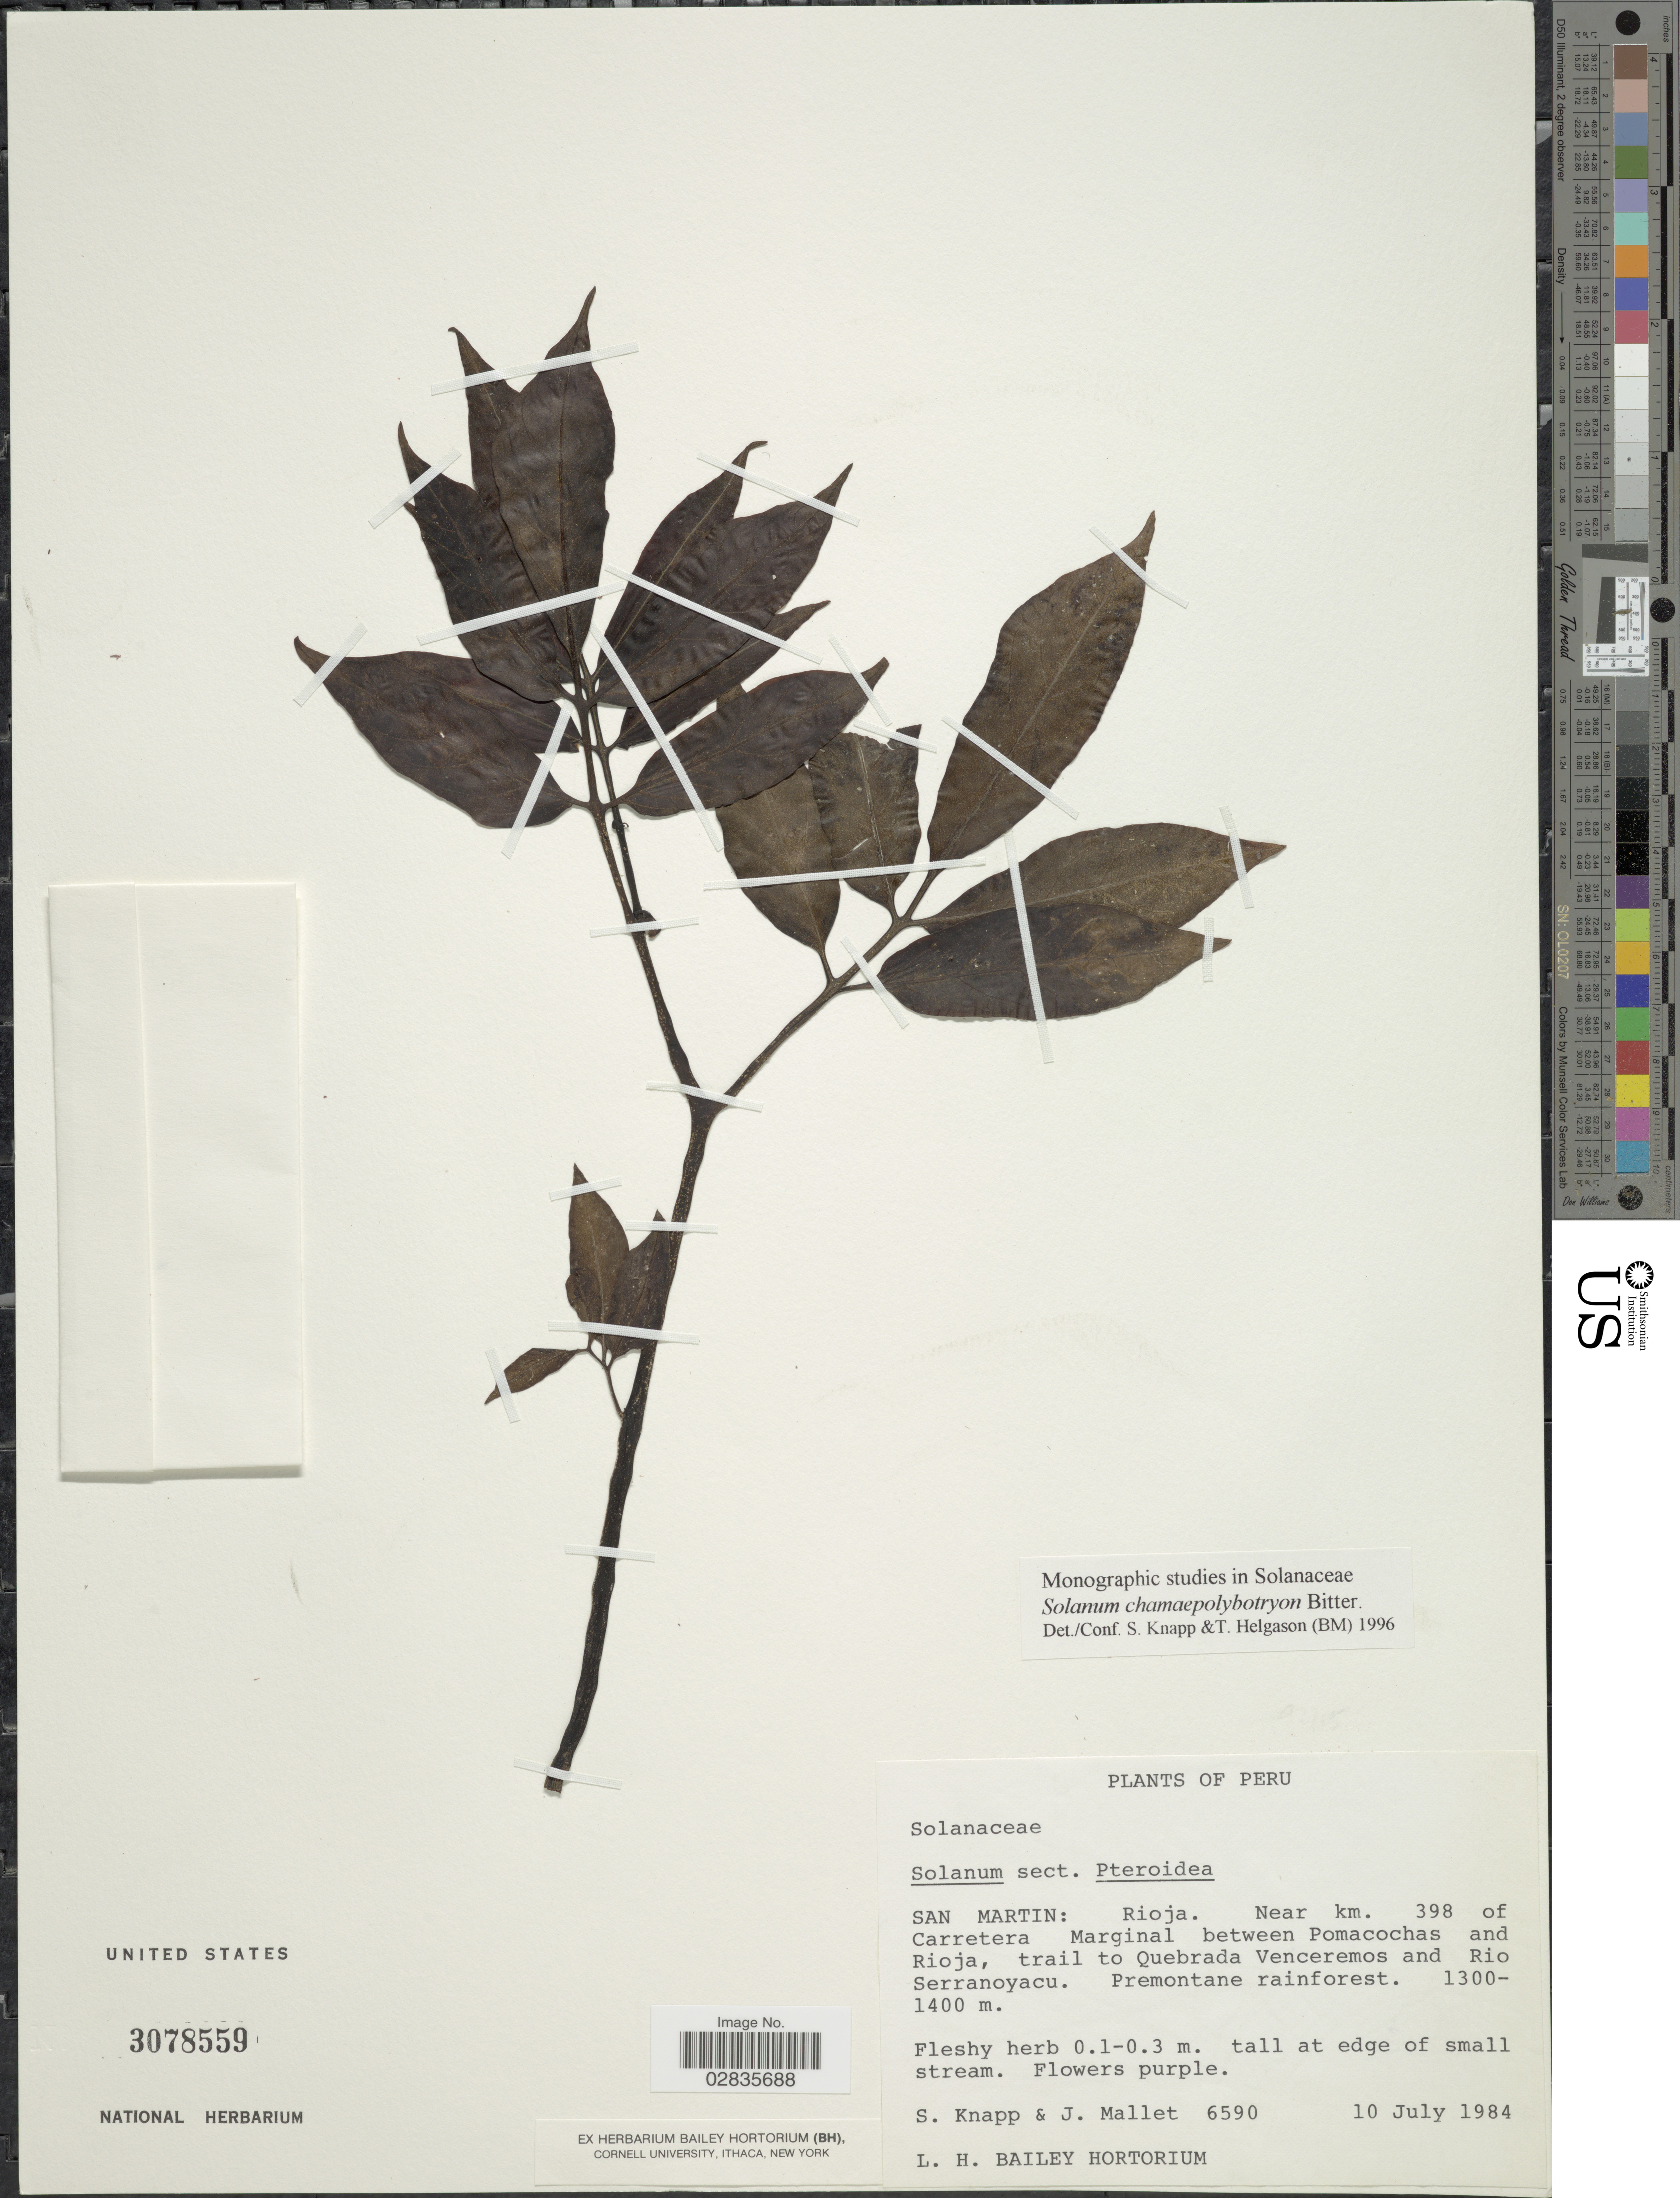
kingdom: Plantae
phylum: Tracheophyta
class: Magnoliopsida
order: Solanales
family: Solanaceae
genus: Solanum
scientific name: Solanum chamaepolybotryon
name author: Bitter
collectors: S. Knapp & J. Mallet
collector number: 6590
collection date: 1984-07-10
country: Peru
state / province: San Martín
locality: Rioja. NEar km. 398 of Carretera Marginal between Pomacochas and Rioja, trail to Quebrada Venceremos and Rio Serranoyacu.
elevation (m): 1300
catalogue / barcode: US 3078559